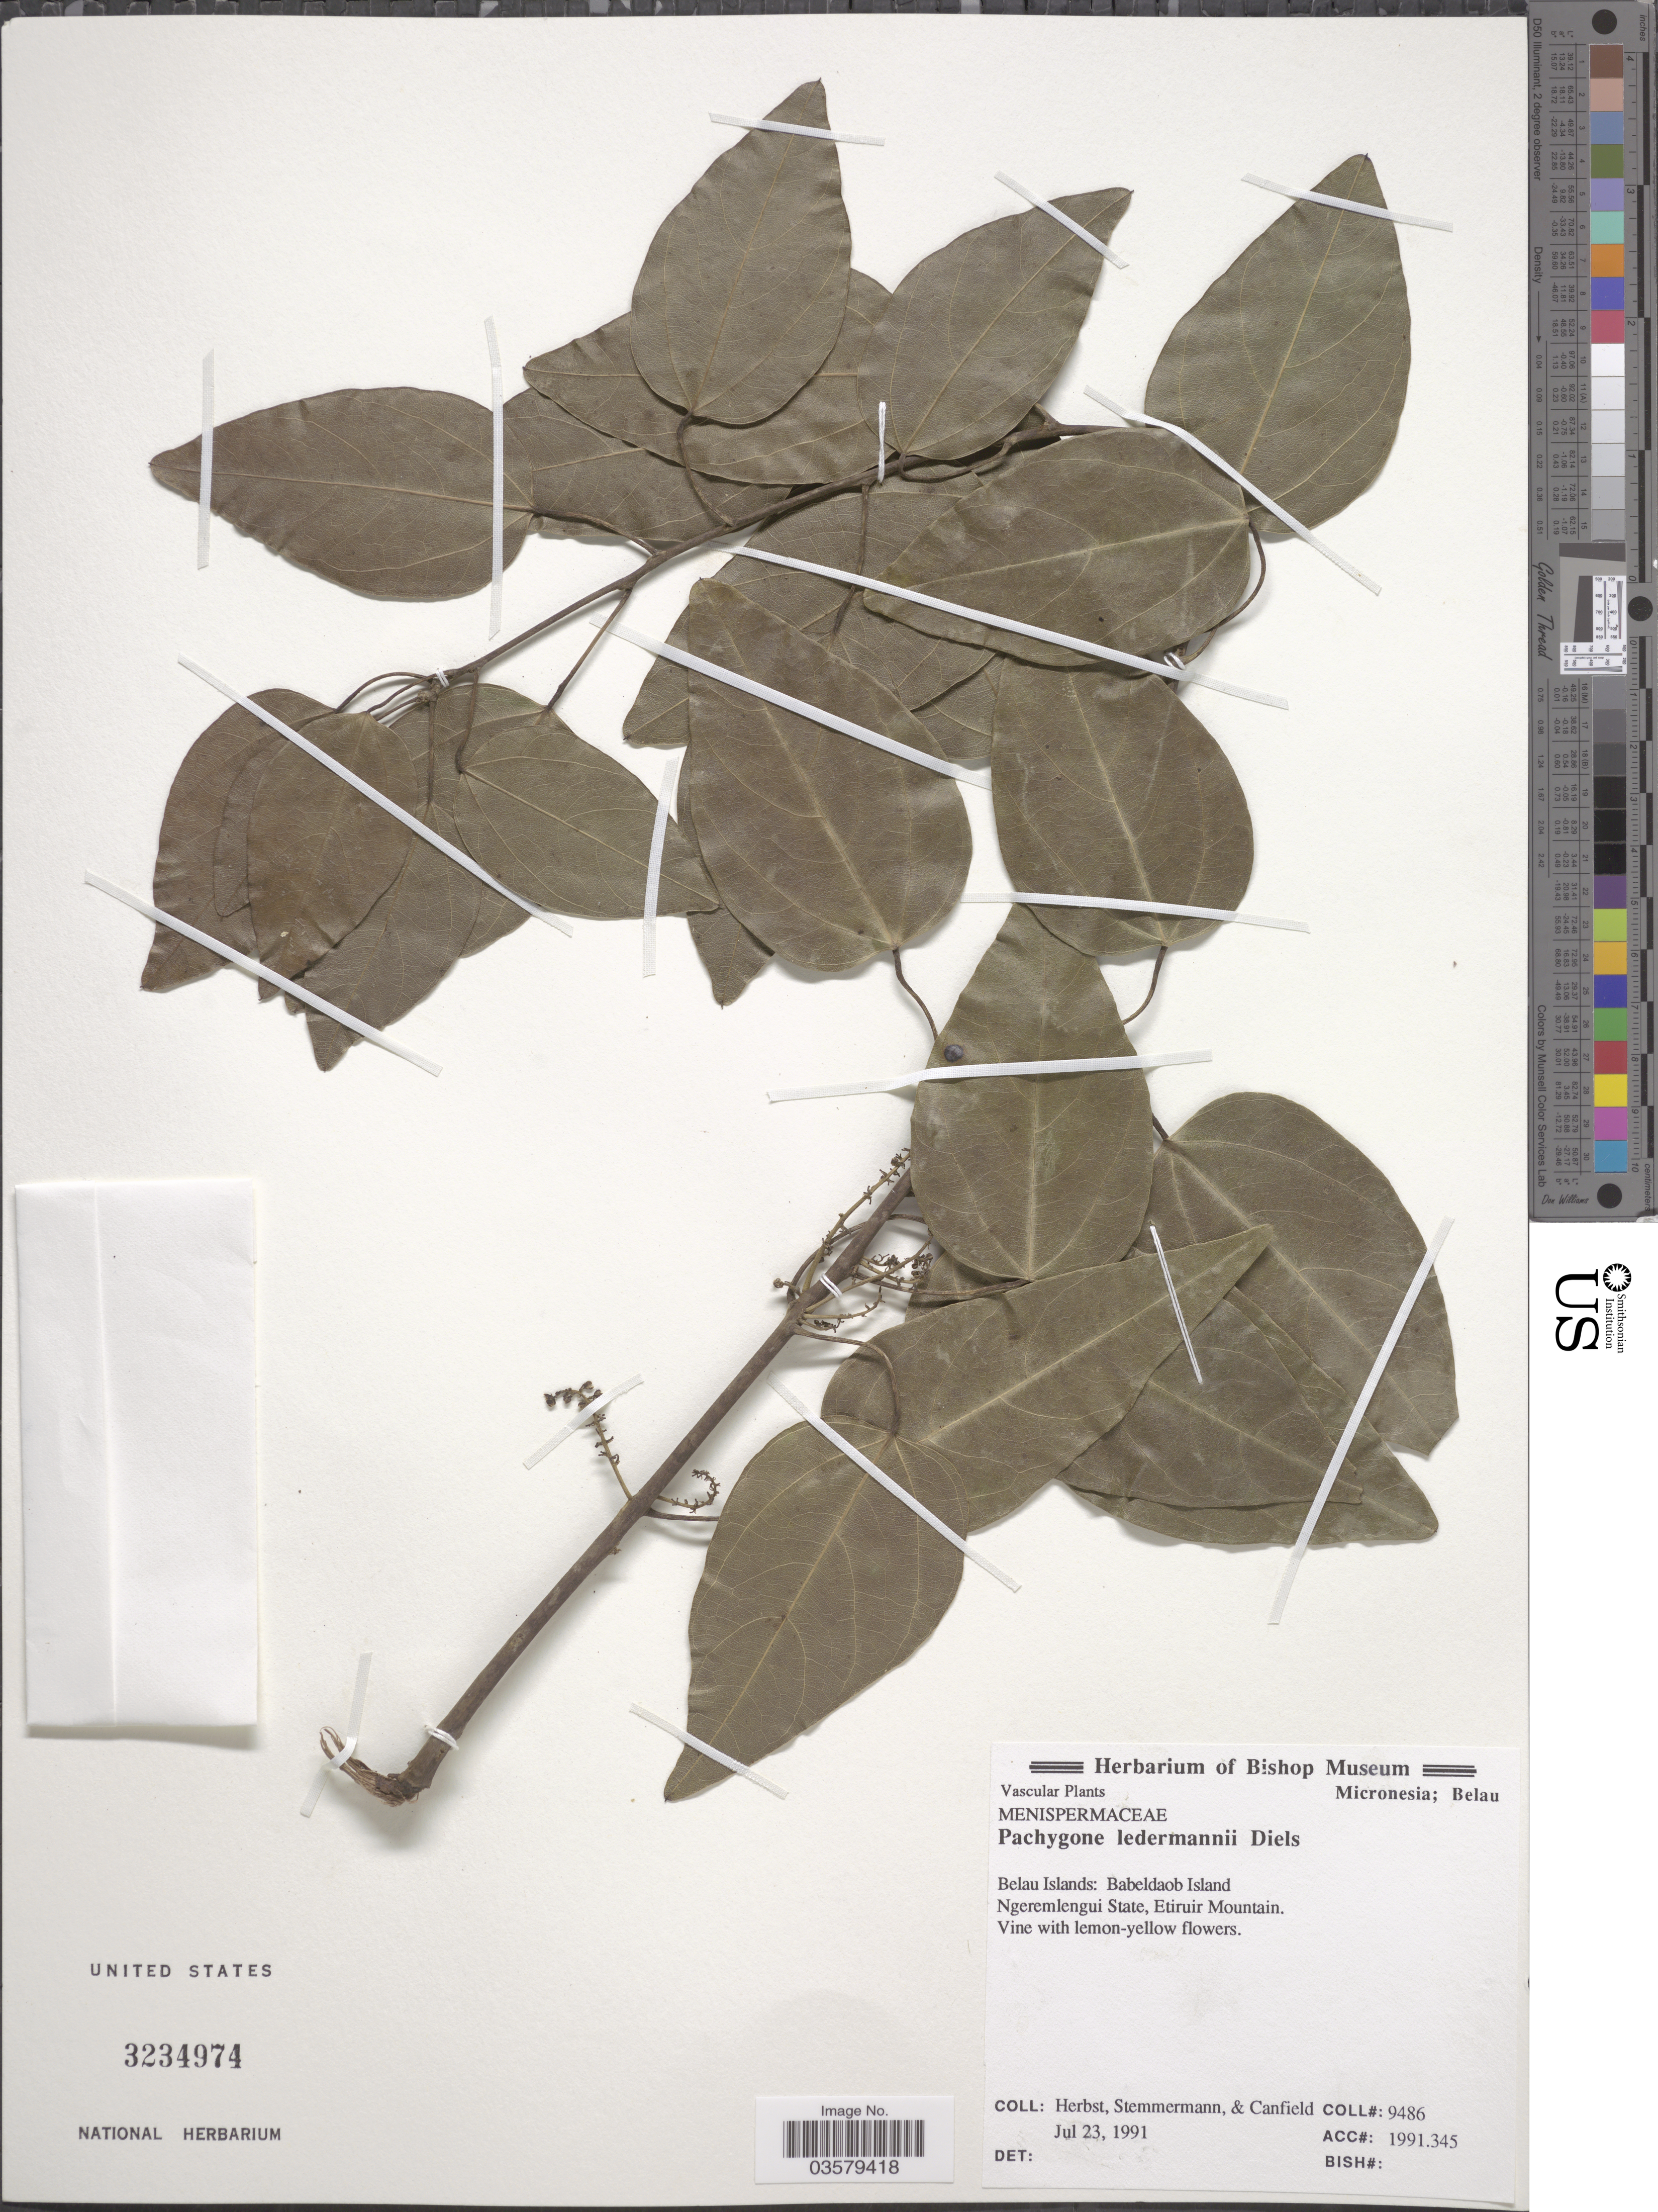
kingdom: Plantae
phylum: Tracheophyta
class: Magnoliopsida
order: Ranunculales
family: Menispermaceae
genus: Pachygone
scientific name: Pachygone ledermannii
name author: Diels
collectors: -. Herbst, -. Stemmermann & -. Canfield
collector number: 9486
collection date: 1991-07-23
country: Palau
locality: Micronesia. Belau Islands: Babeldaob Island. Ngeremlengui State, Etiruir Mountain.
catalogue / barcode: US 3234974